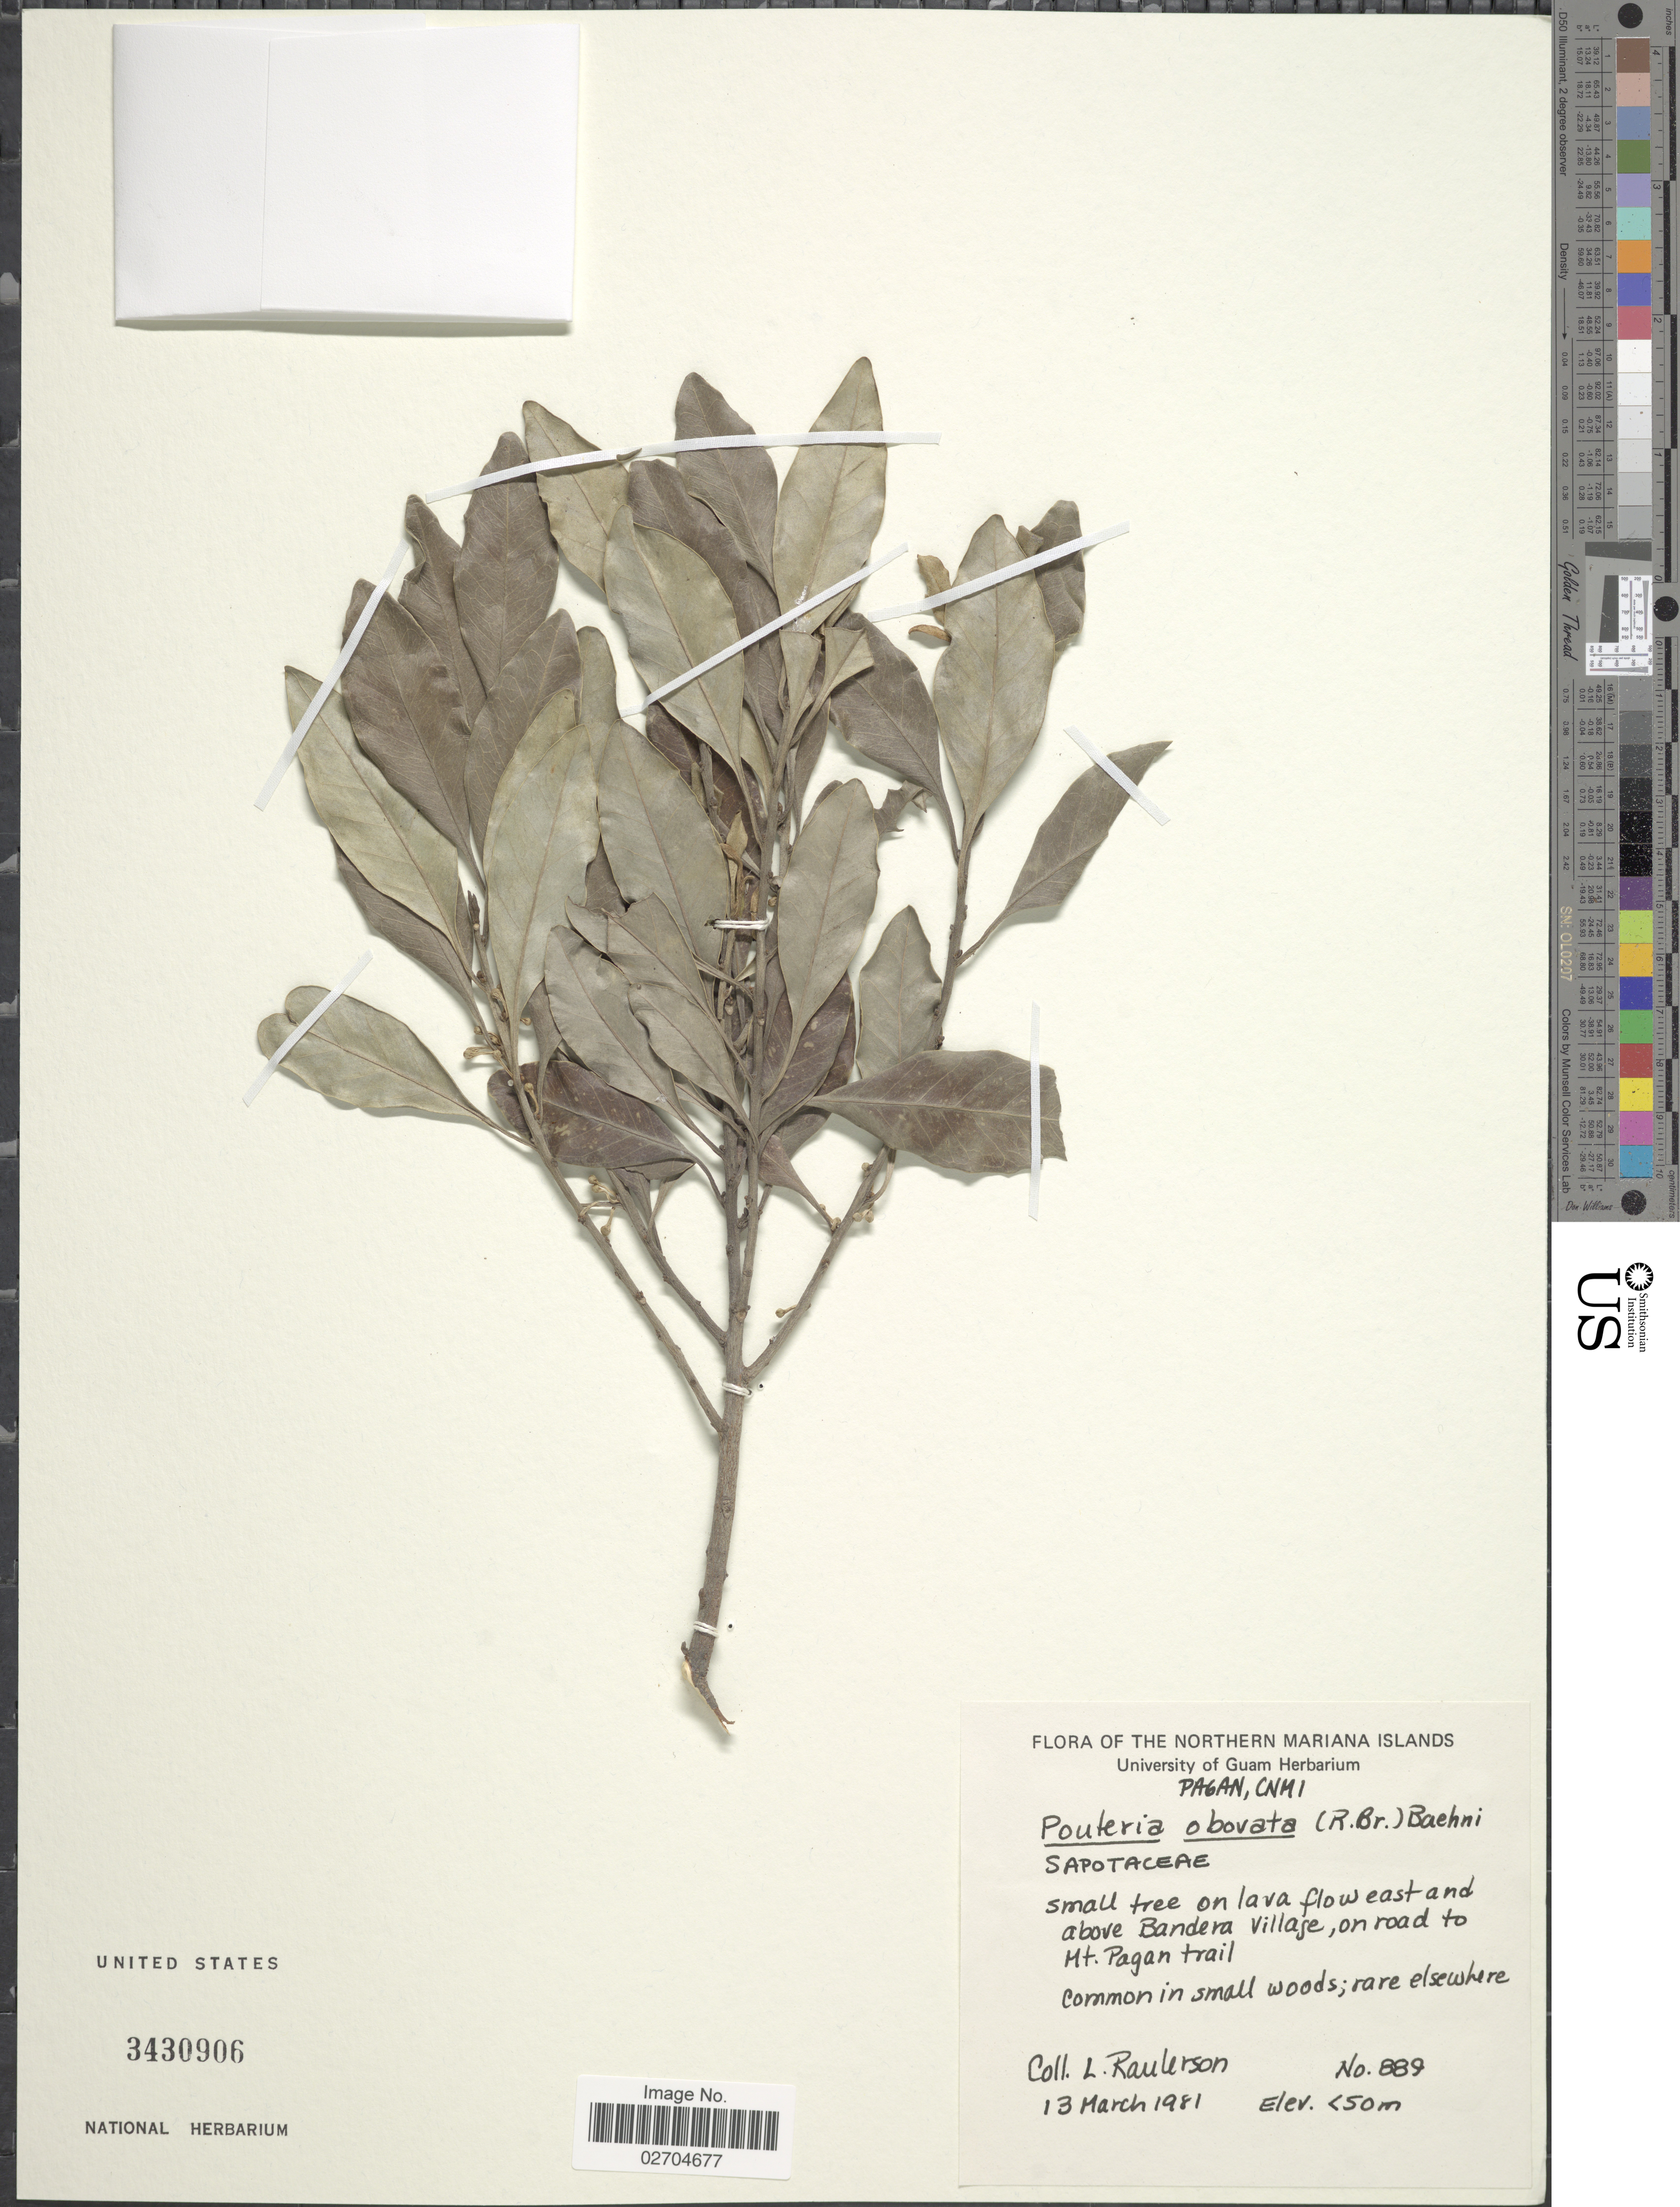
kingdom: Plantae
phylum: Tracheophyta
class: Magnoliopsida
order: Ericales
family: Sapotaceae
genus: Planchonella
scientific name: Planchonella obovata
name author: (R. Br.) Pierre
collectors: L. Raulerson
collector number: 889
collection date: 1981-03-13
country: Northern Mariana Islands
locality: Pagan, CNMI. east and above Bandera Village, on road to Mt. Pagan trail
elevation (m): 50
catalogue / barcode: US 3430906